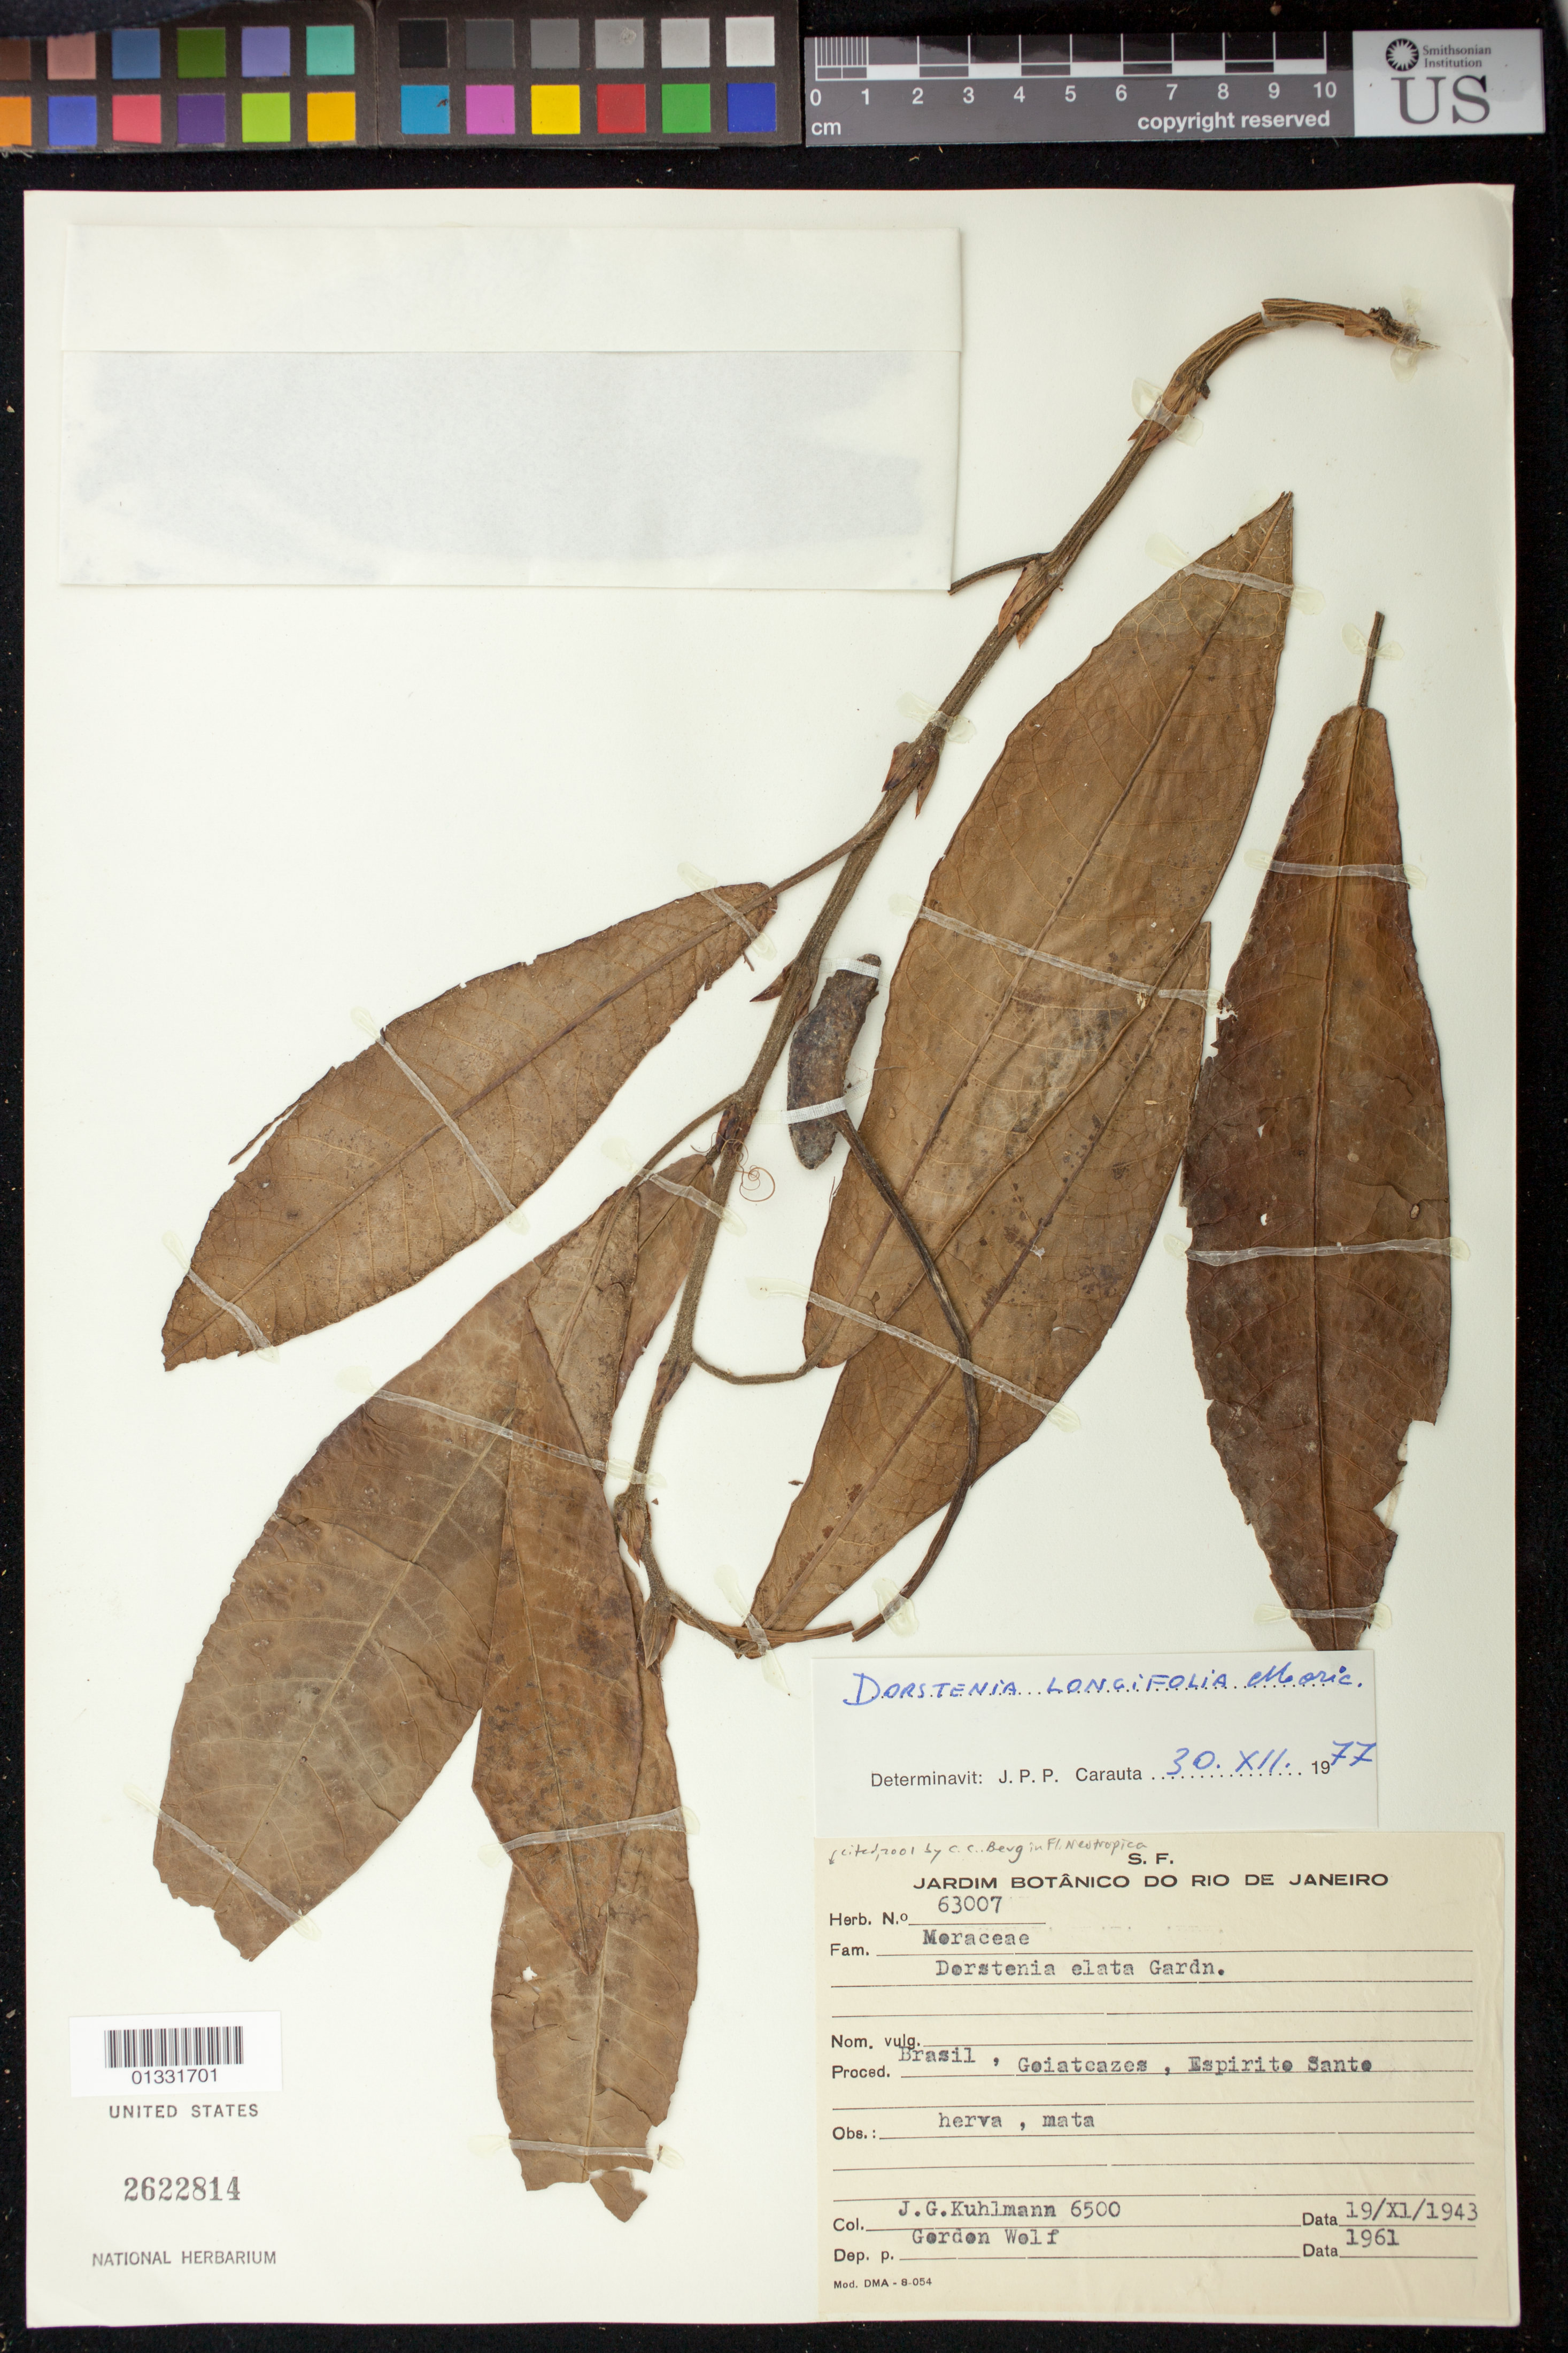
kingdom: Plantae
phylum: Tracheophyta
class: Magnoliopsida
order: Rosales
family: Moraceae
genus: Dorstenia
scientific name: Dorstenia elata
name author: Gardner in Hook.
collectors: J. G. Kuhlmann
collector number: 6500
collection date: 1943-11-19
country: Brazil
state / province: Espírito Santo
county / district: Linhares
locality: Goytacazes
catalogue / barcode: US 2622814